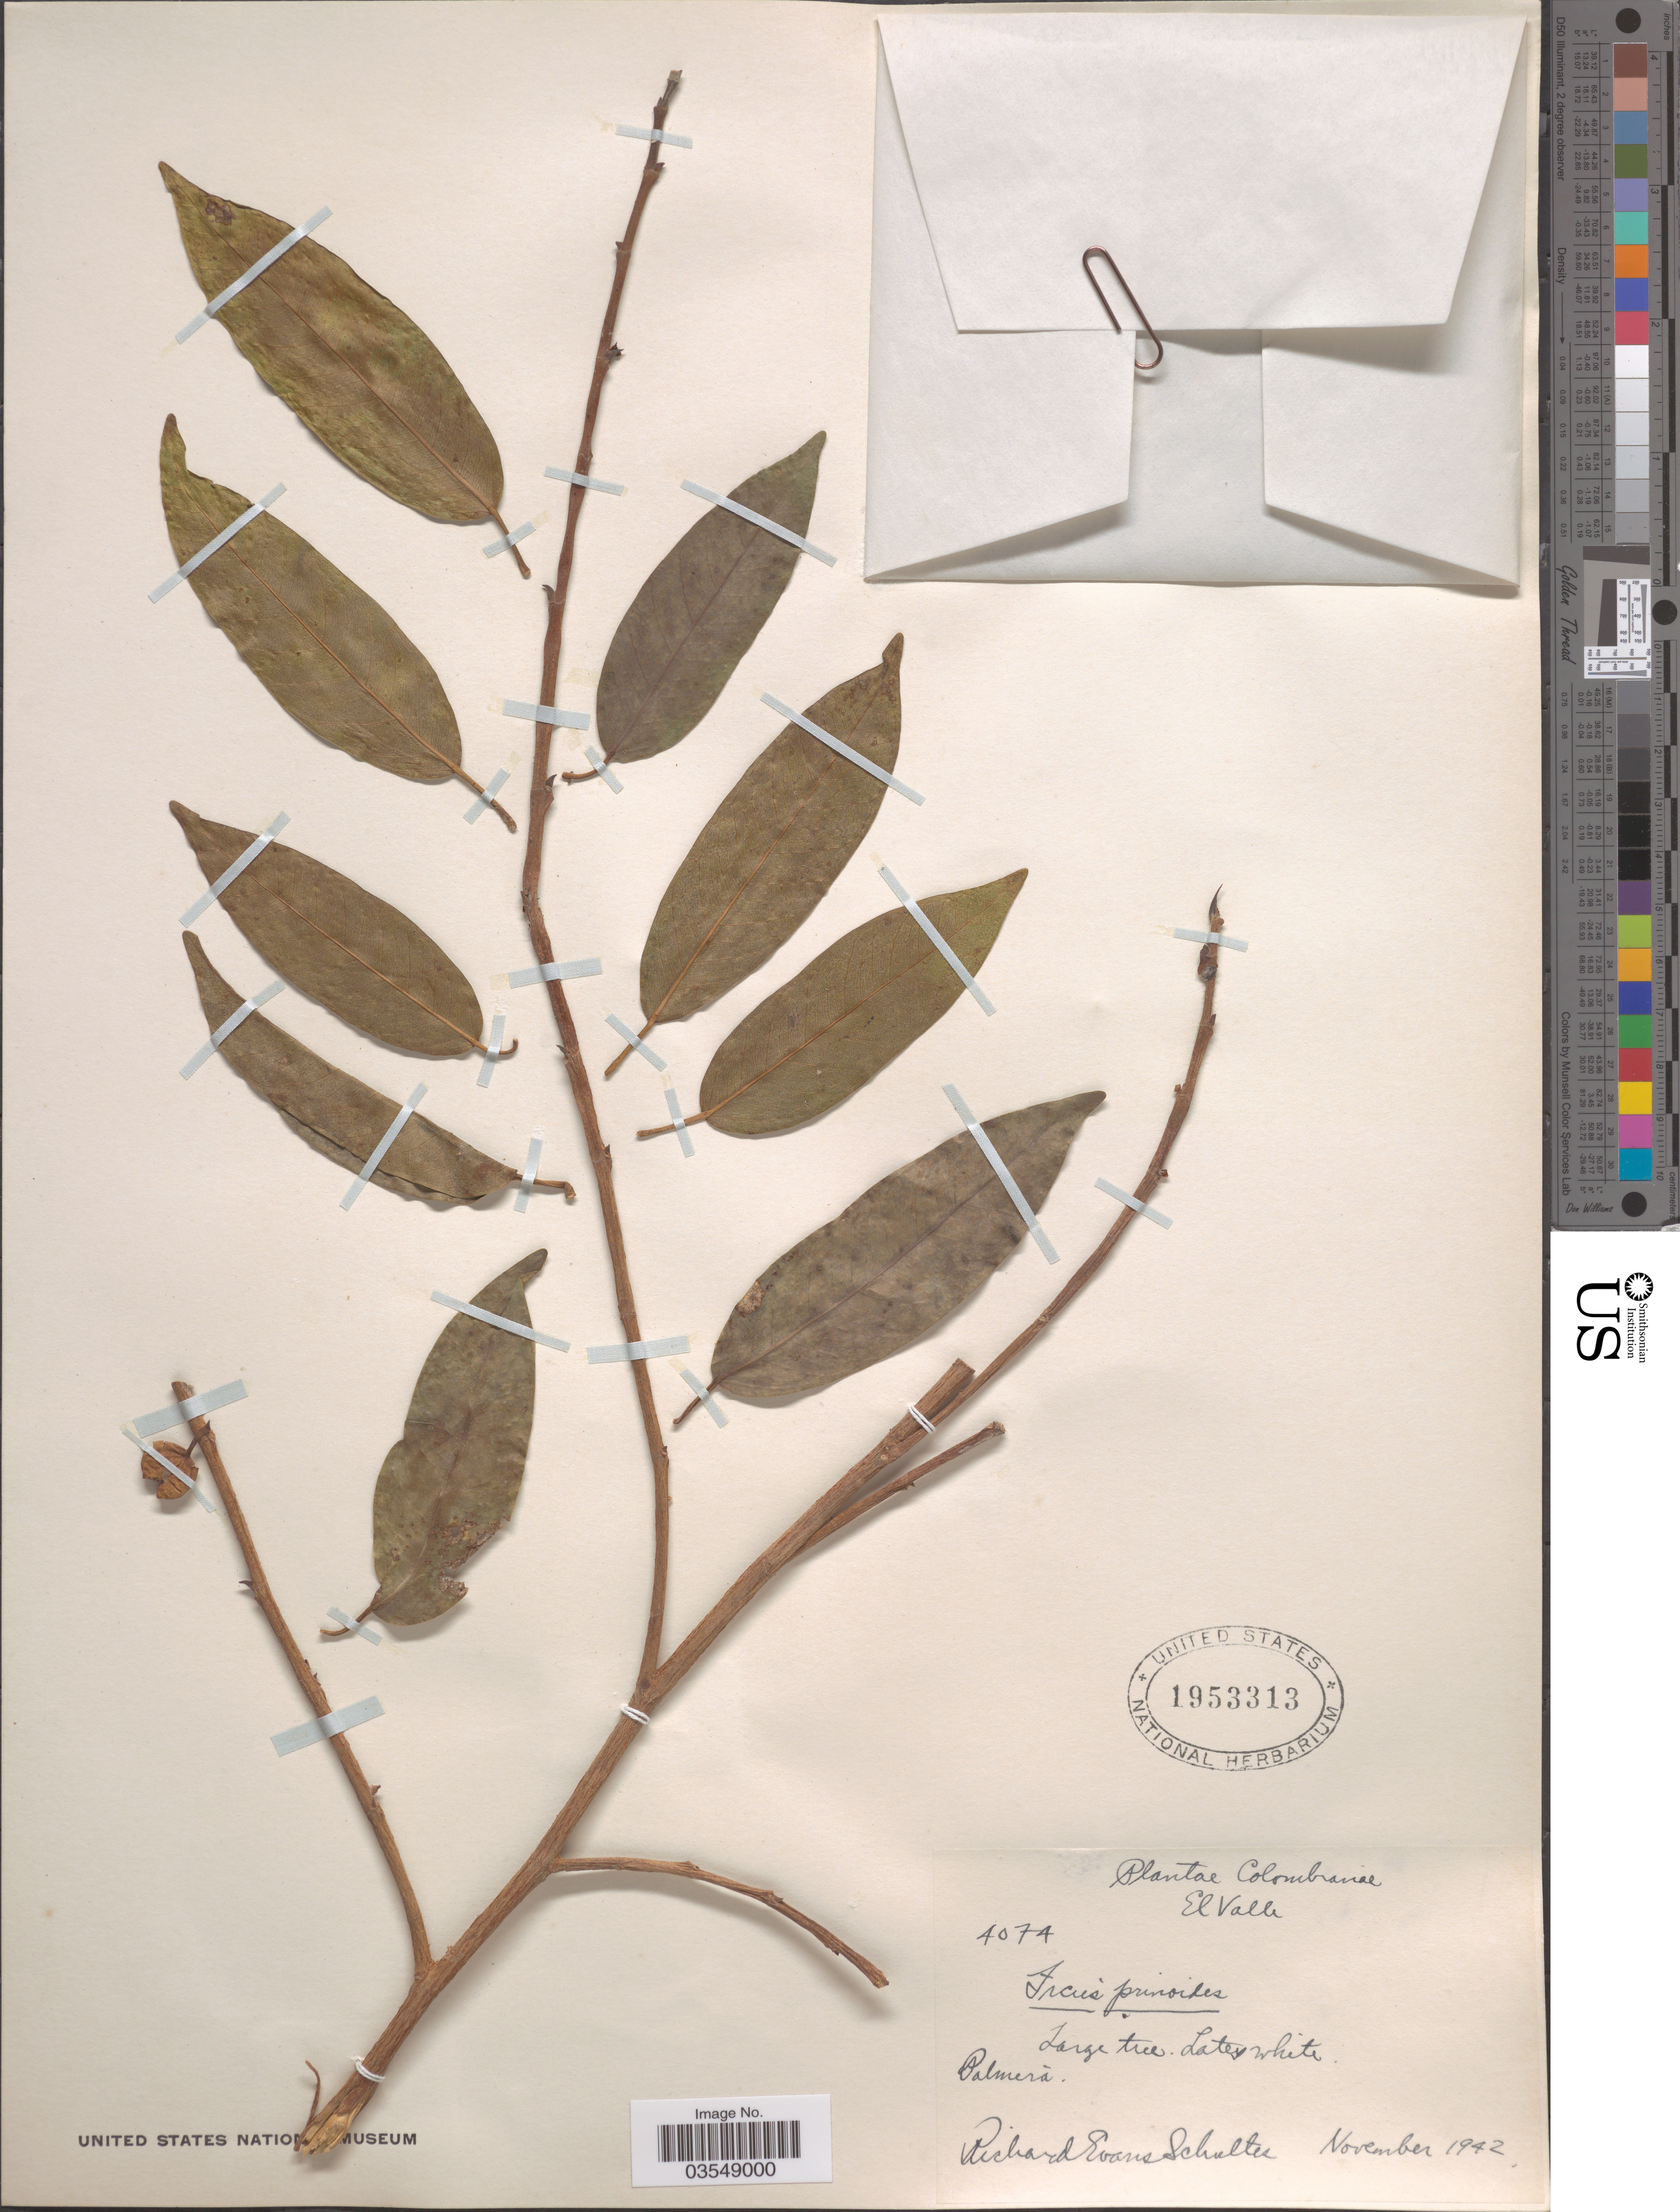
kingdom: Plantae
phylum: Tracheophyta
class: Magnoliopsida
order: Rosales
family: Moraceae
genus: Ficus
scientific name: Ficus pallida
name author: Vahl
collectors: R. E. Schultes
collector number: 4074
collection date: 1942-11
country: Colombia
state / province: Valle del Cauca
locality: El Valle, Palmera.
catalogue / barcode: US 1953313